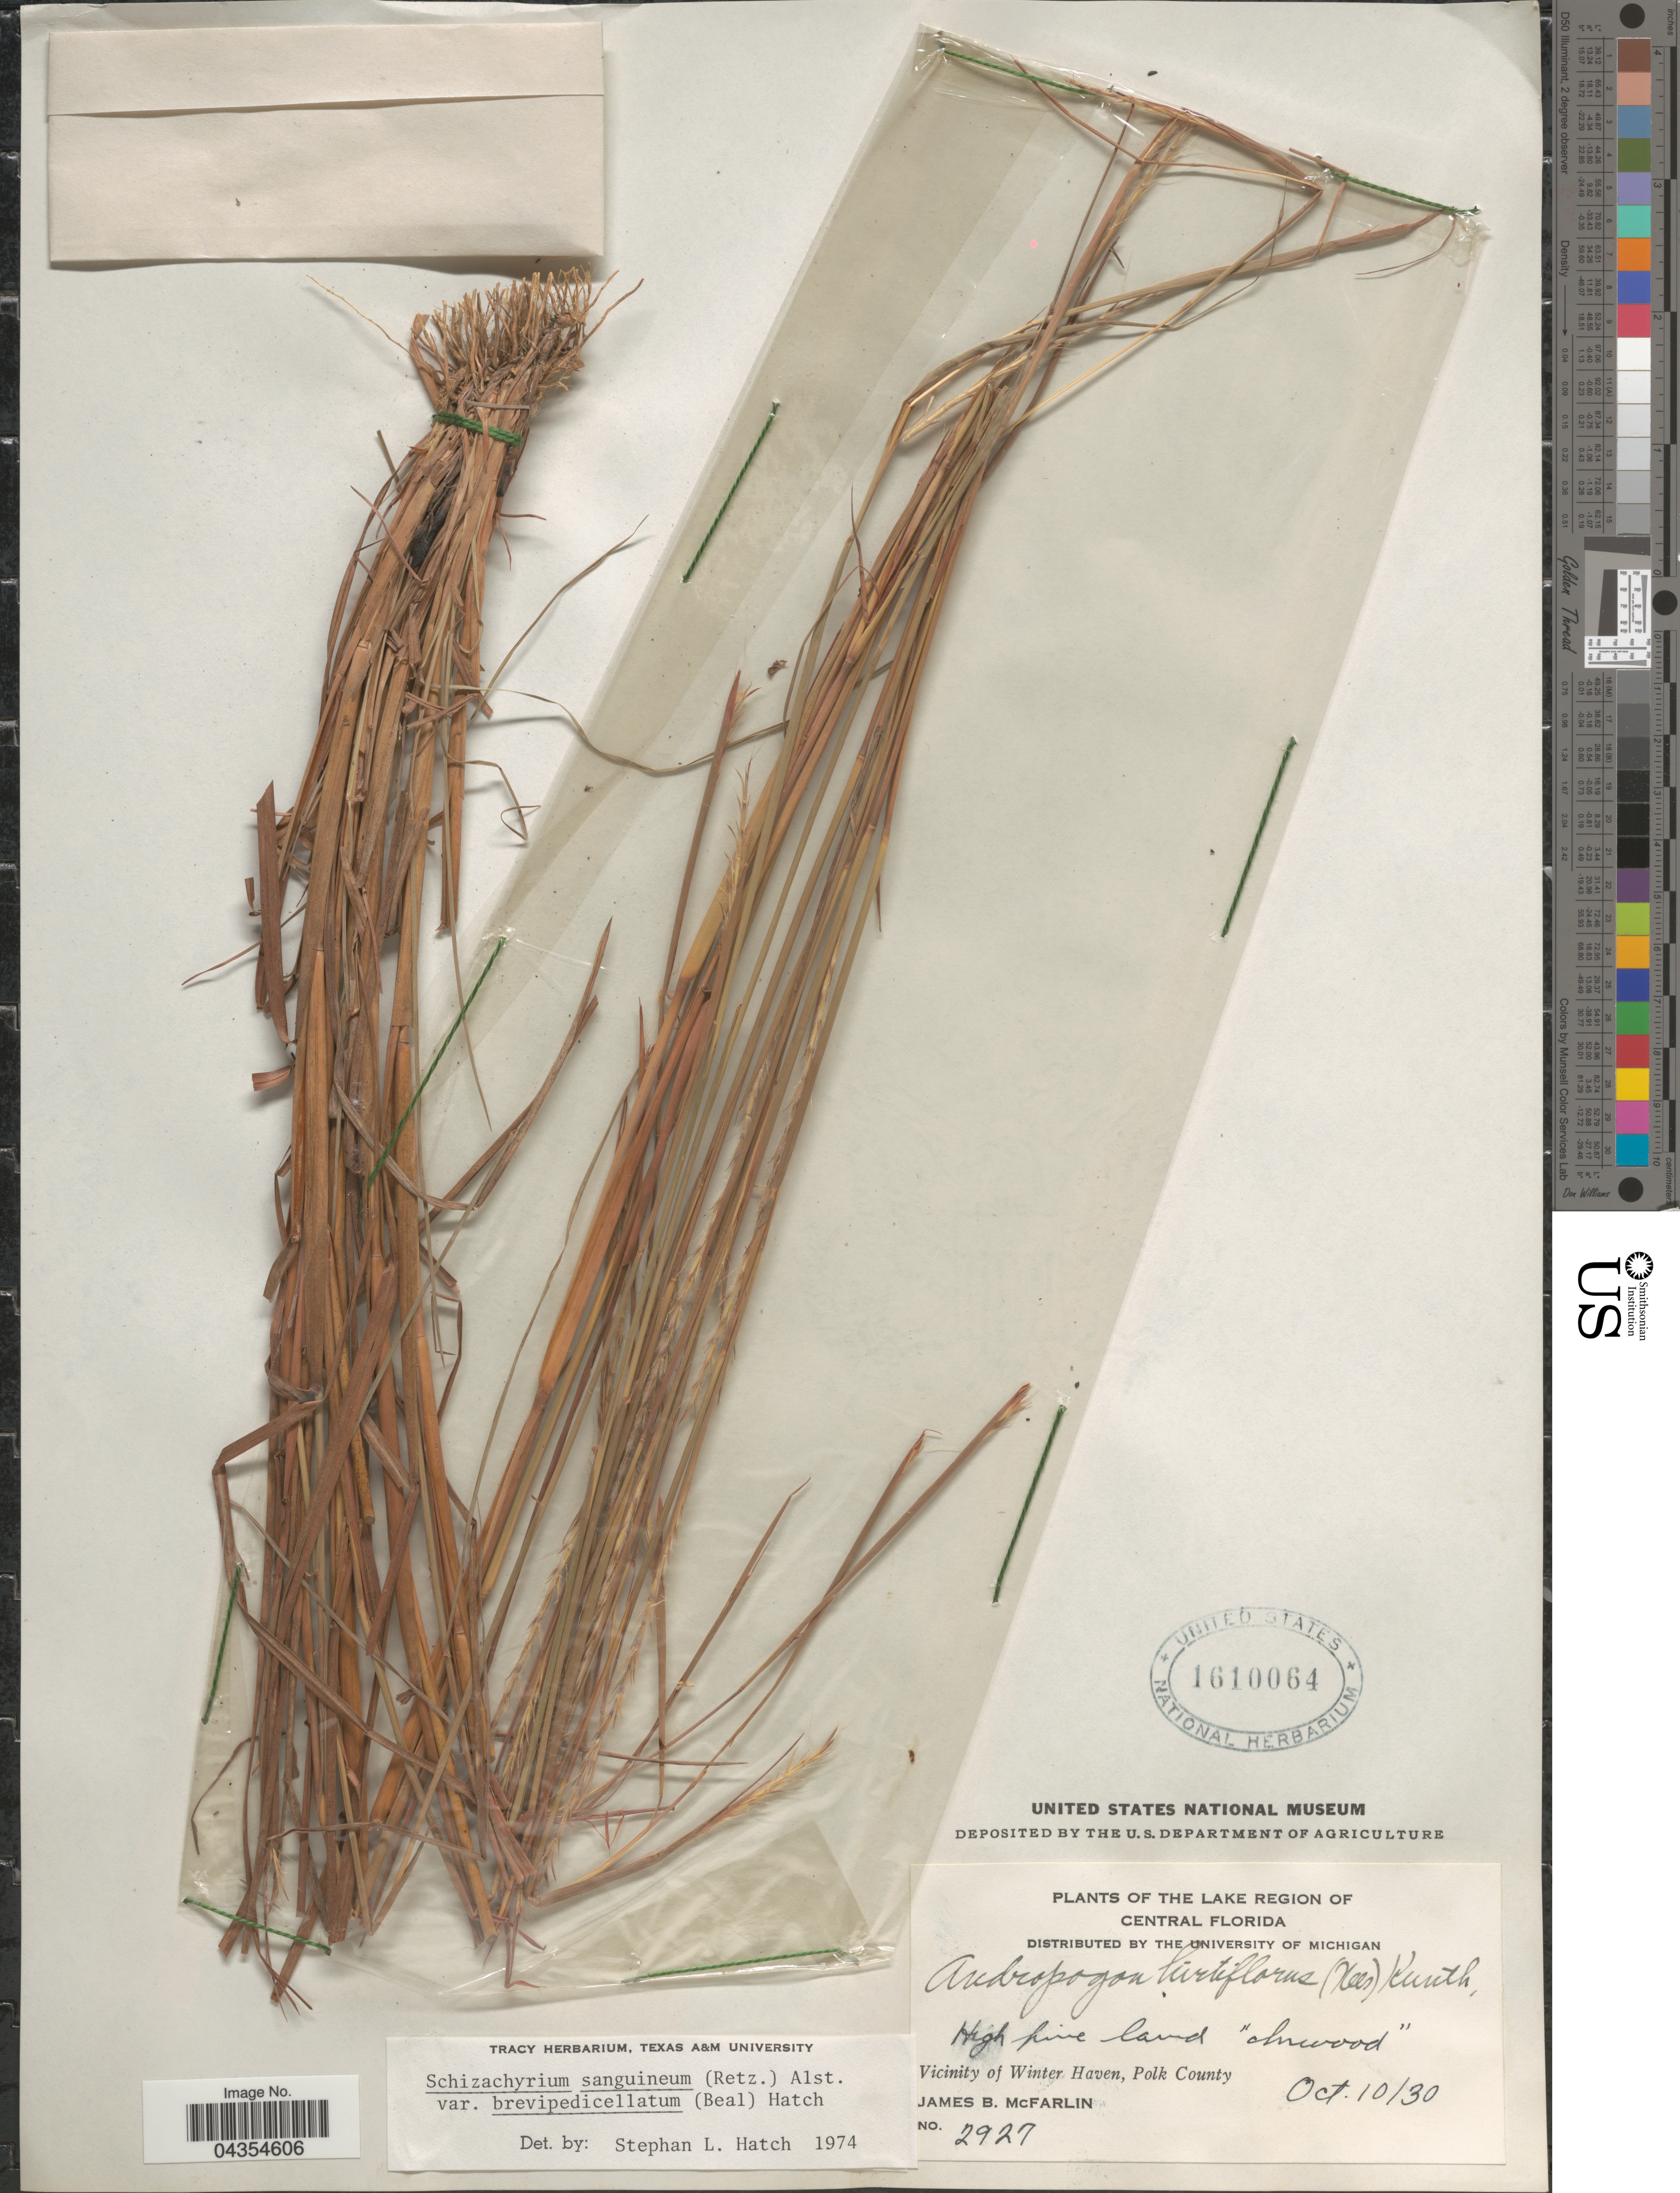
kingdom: Plantae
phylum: Tracheophyta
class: Liliopsida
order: Poales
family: Poaceae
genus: Schizachyrium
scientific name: Schizachyrium sanguineum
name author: (Retz.) Alston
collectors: J. McFarlin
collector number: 2927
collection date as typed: Transcribed d/m/y: 10/10/30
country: United States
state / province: Florida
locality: The Lake Region of Central Florida. Vicinity of Winter Haven, Polk County.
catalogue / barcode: US 1610064